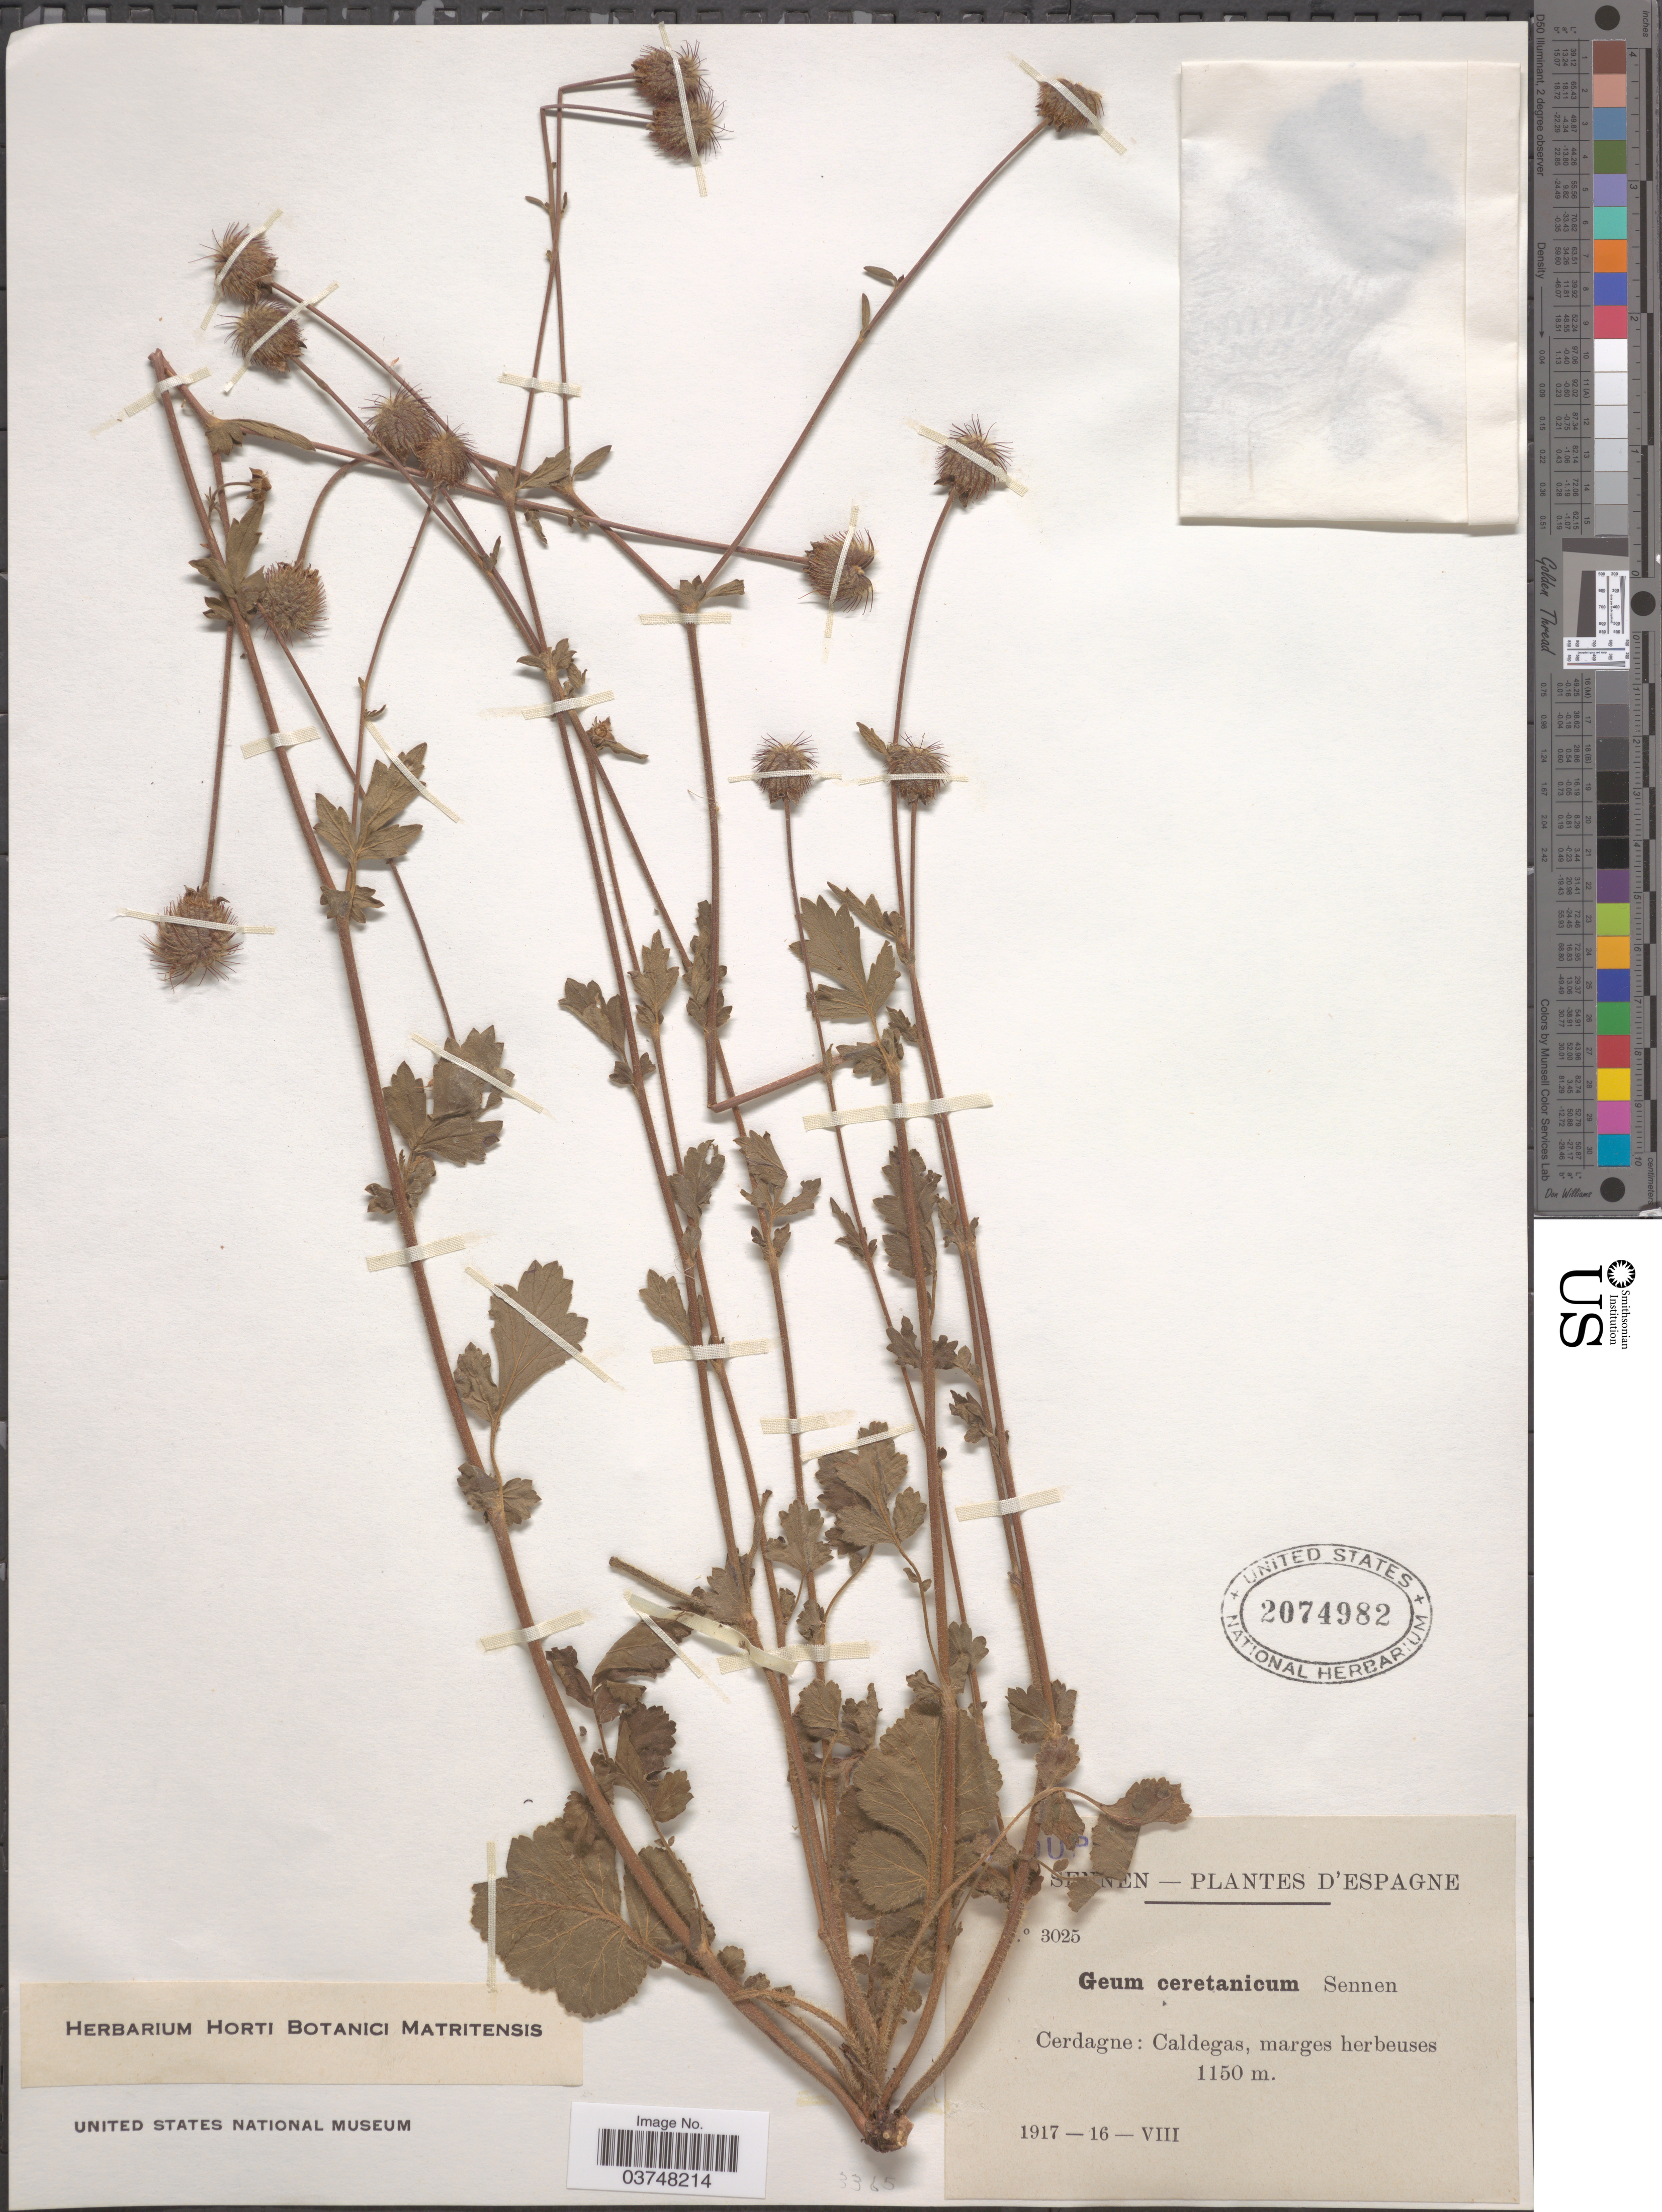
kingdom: Plantae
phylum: Tracheophyta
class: Magnoliopsida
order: Rosales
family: Rosaceae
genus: Geum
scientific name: Geum ceretanicum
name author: Sennen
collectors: E. Sennen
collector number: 3025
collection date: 1917-08-16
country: Spain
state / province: Islas Baleares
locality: Espagne. Caldegas, marges herbeuses.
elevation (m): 1150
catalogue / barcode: US 2074982